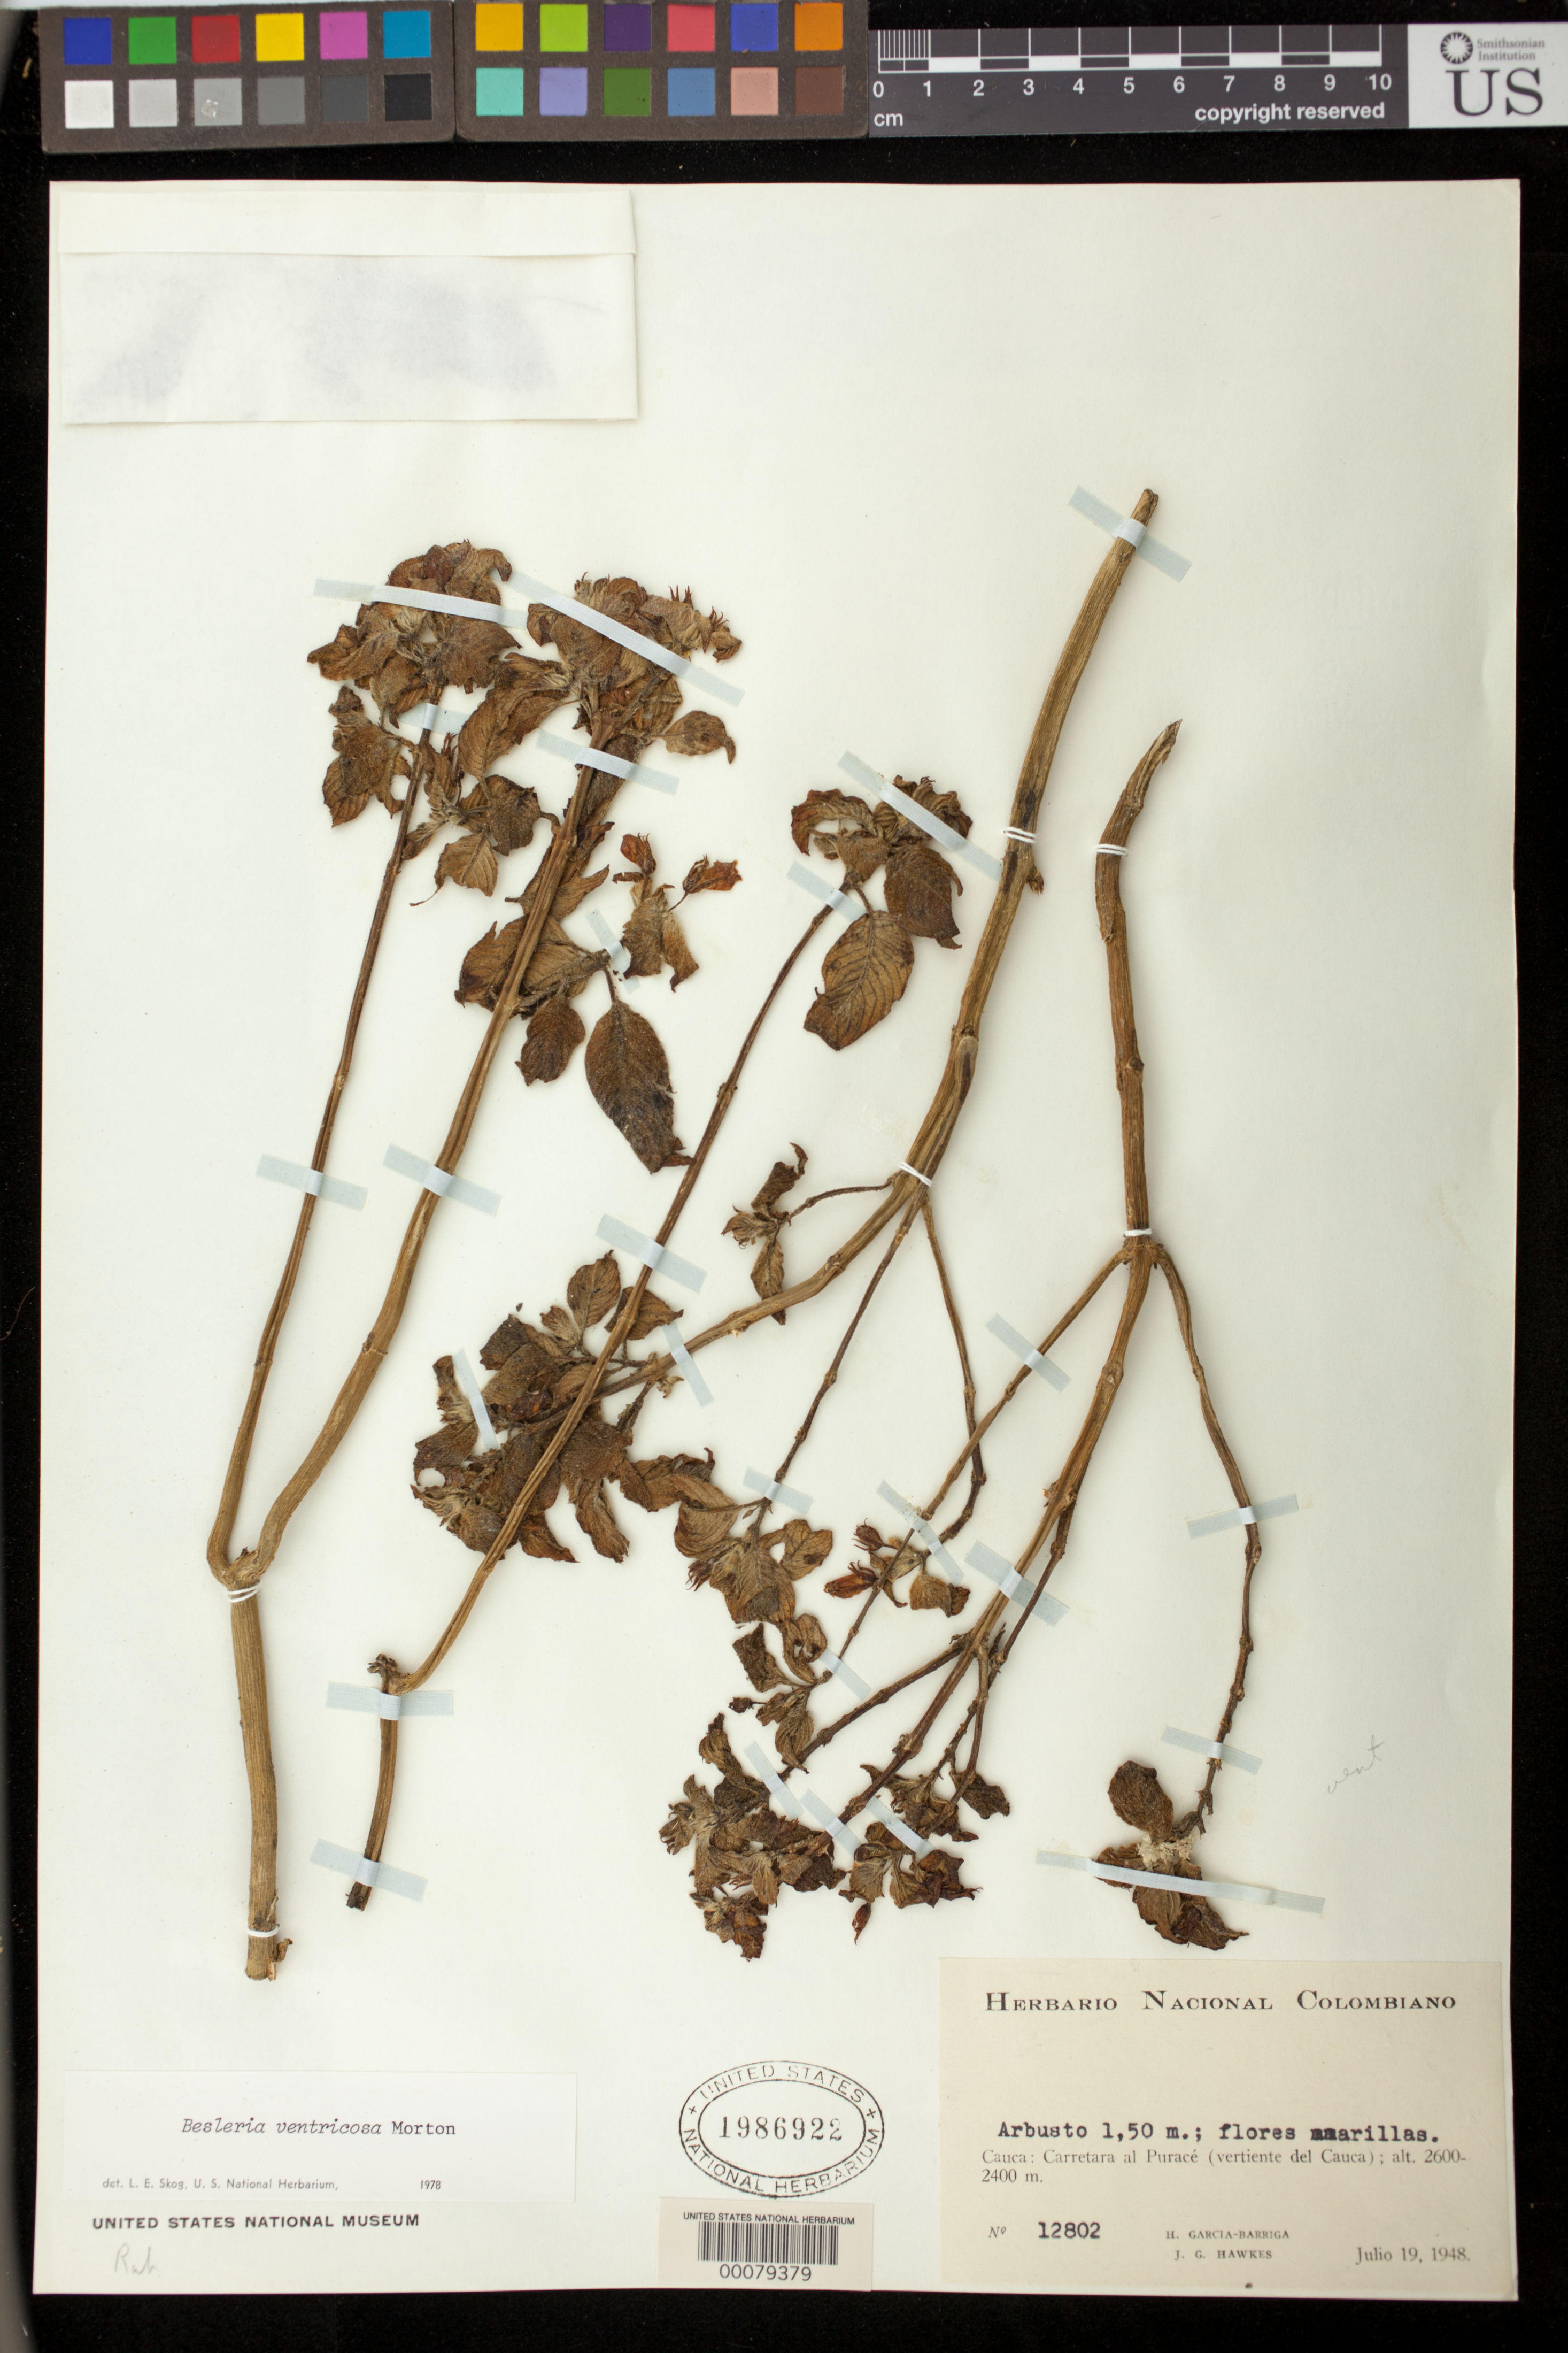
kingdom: Plantae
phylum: Tracheophyta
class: Magnoliopsida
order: Lamiales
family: Gesneriaceae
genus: Besleria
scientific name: Besleria ventricosa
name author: C.V. Morton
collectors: H. García Barriga & J. Hawkes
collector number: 12802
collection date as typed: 19 Jul 1948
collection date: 1948-07-19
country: Colombia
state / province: Cauca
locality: Highway to Purace (slope of the Cauca)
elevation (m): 2400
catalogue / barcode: US 1986922